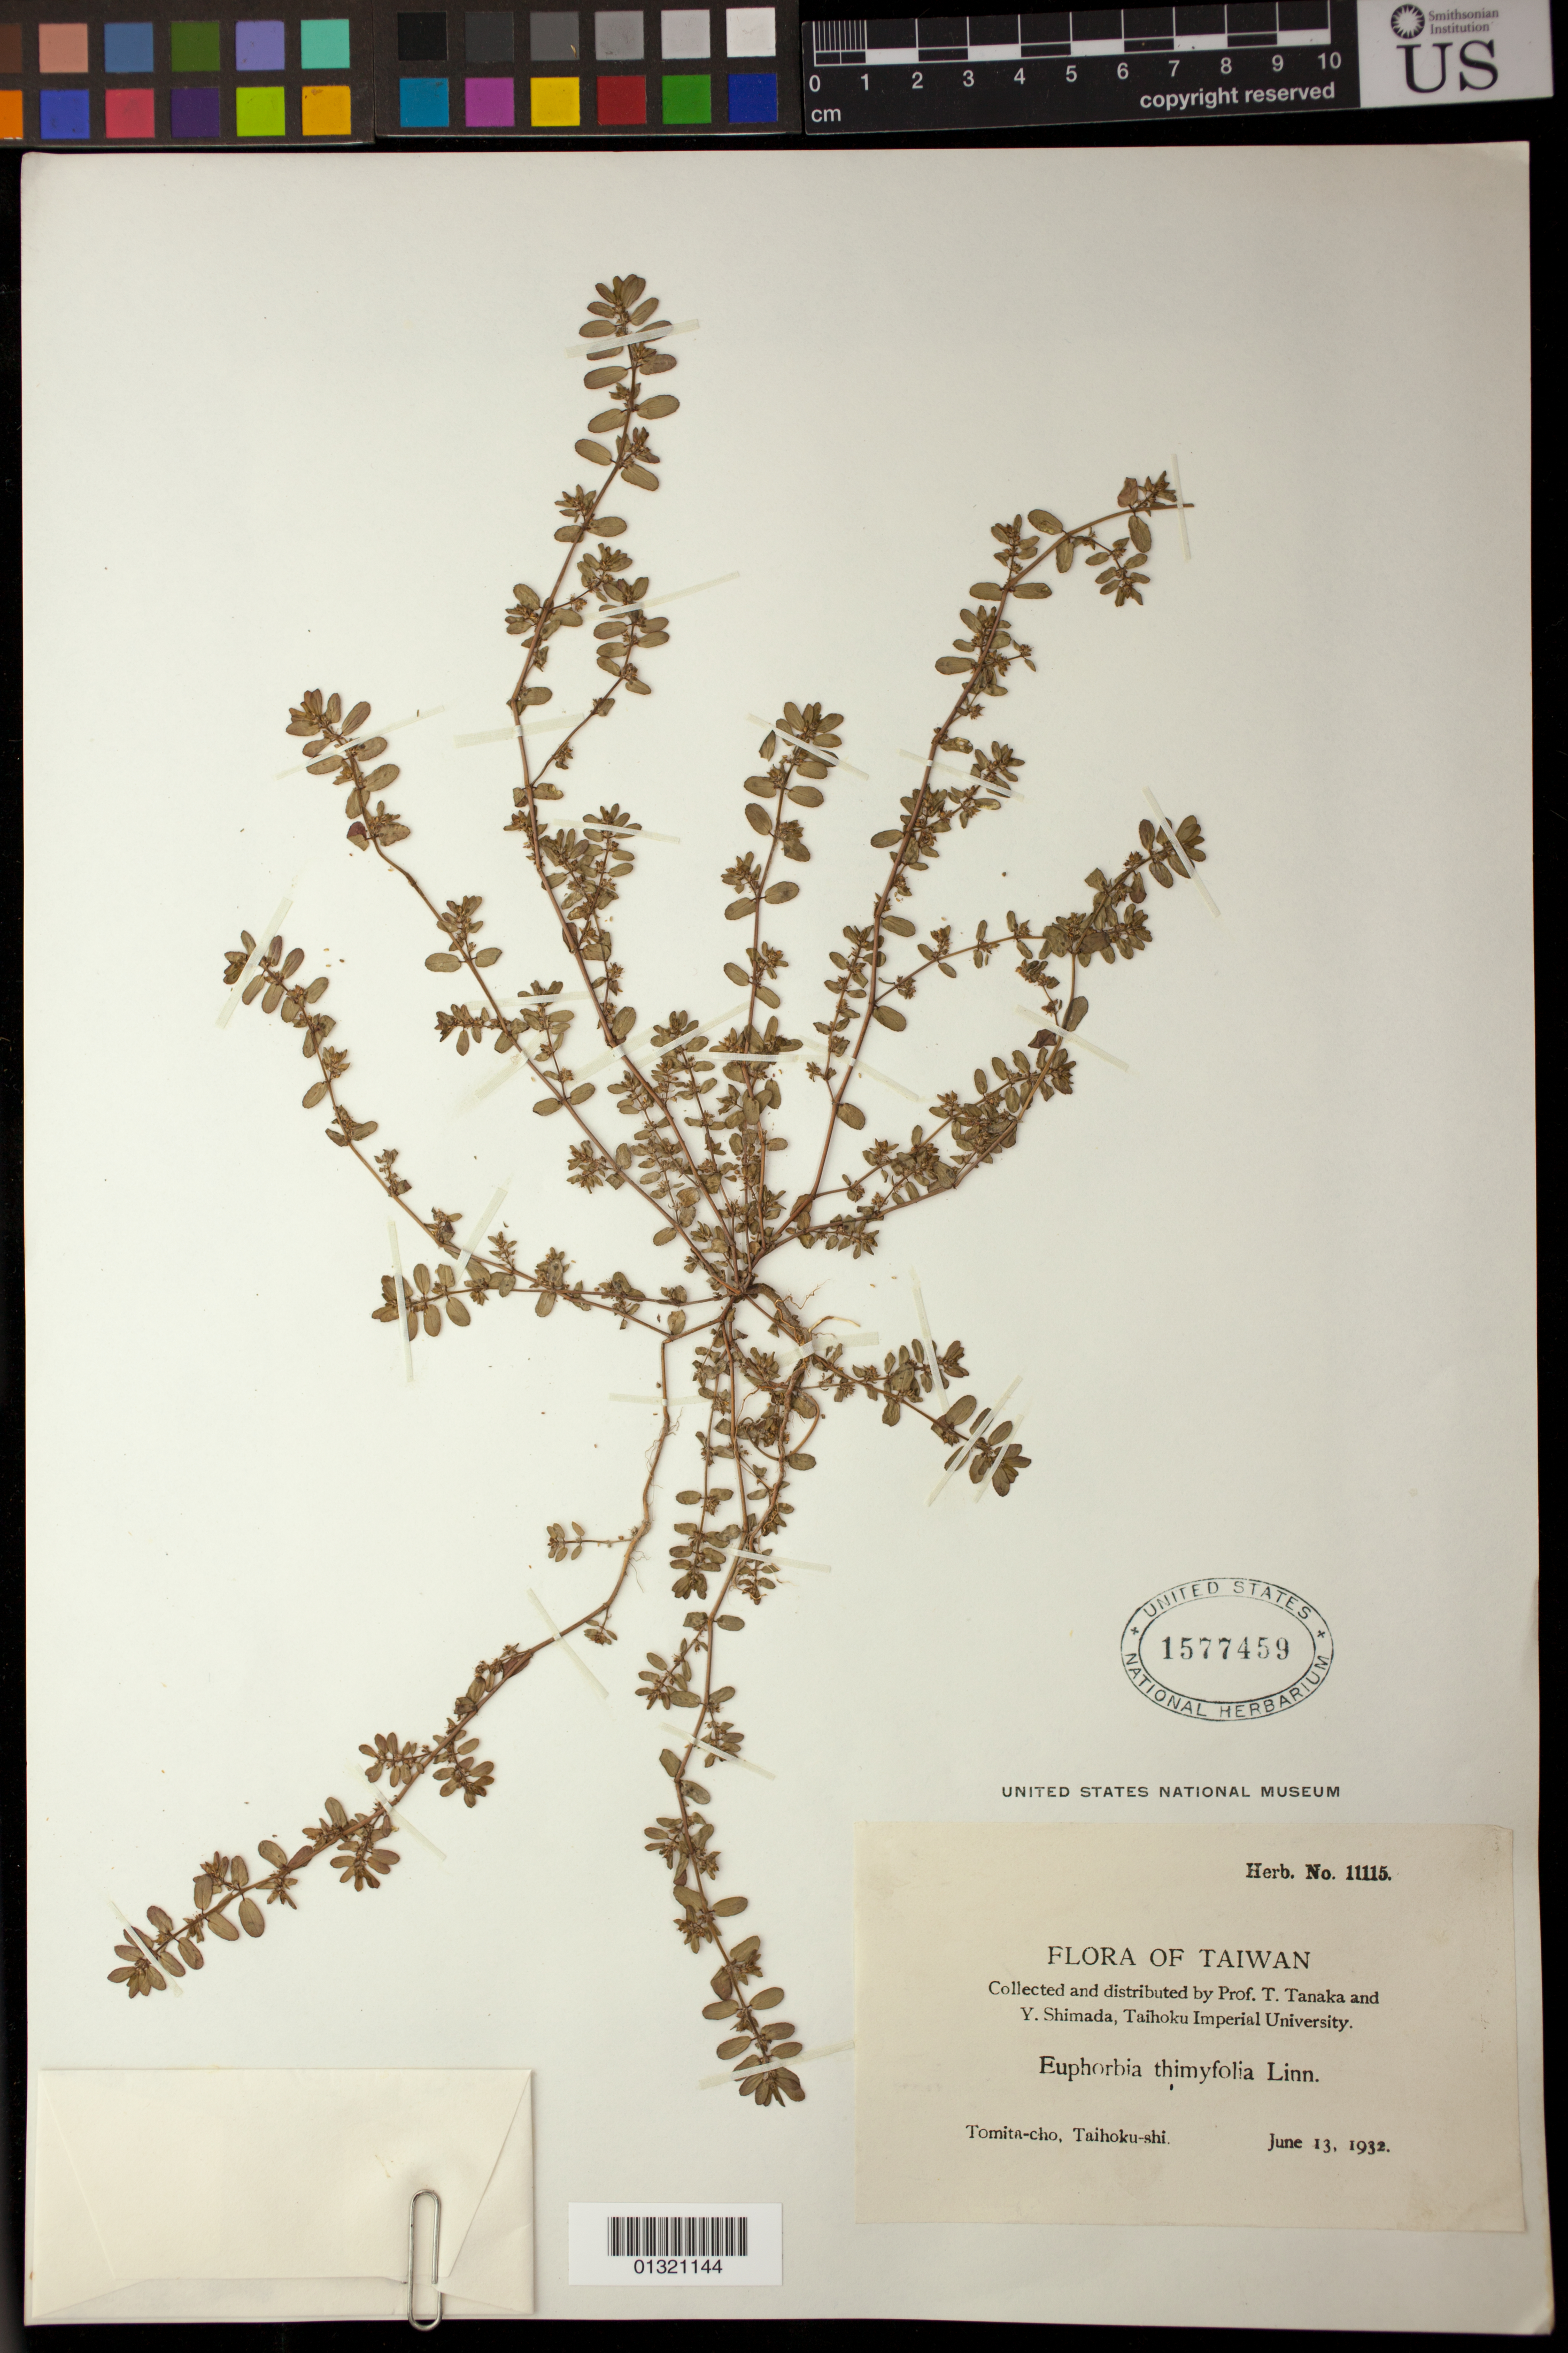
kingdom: Plantae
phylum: Tracheophyta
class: Magnoliopsida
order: Malpighiales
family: Euphorbiaceae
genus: Euphorbia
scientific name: Euphorbia thymifolia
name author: L.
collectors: T. Tanaka & Y. Shimada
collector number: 11115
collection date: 1932-06-13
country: Taiwan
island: Taiwan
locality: Tomita-cho, Taihoku-shi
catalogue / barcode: US 1577459